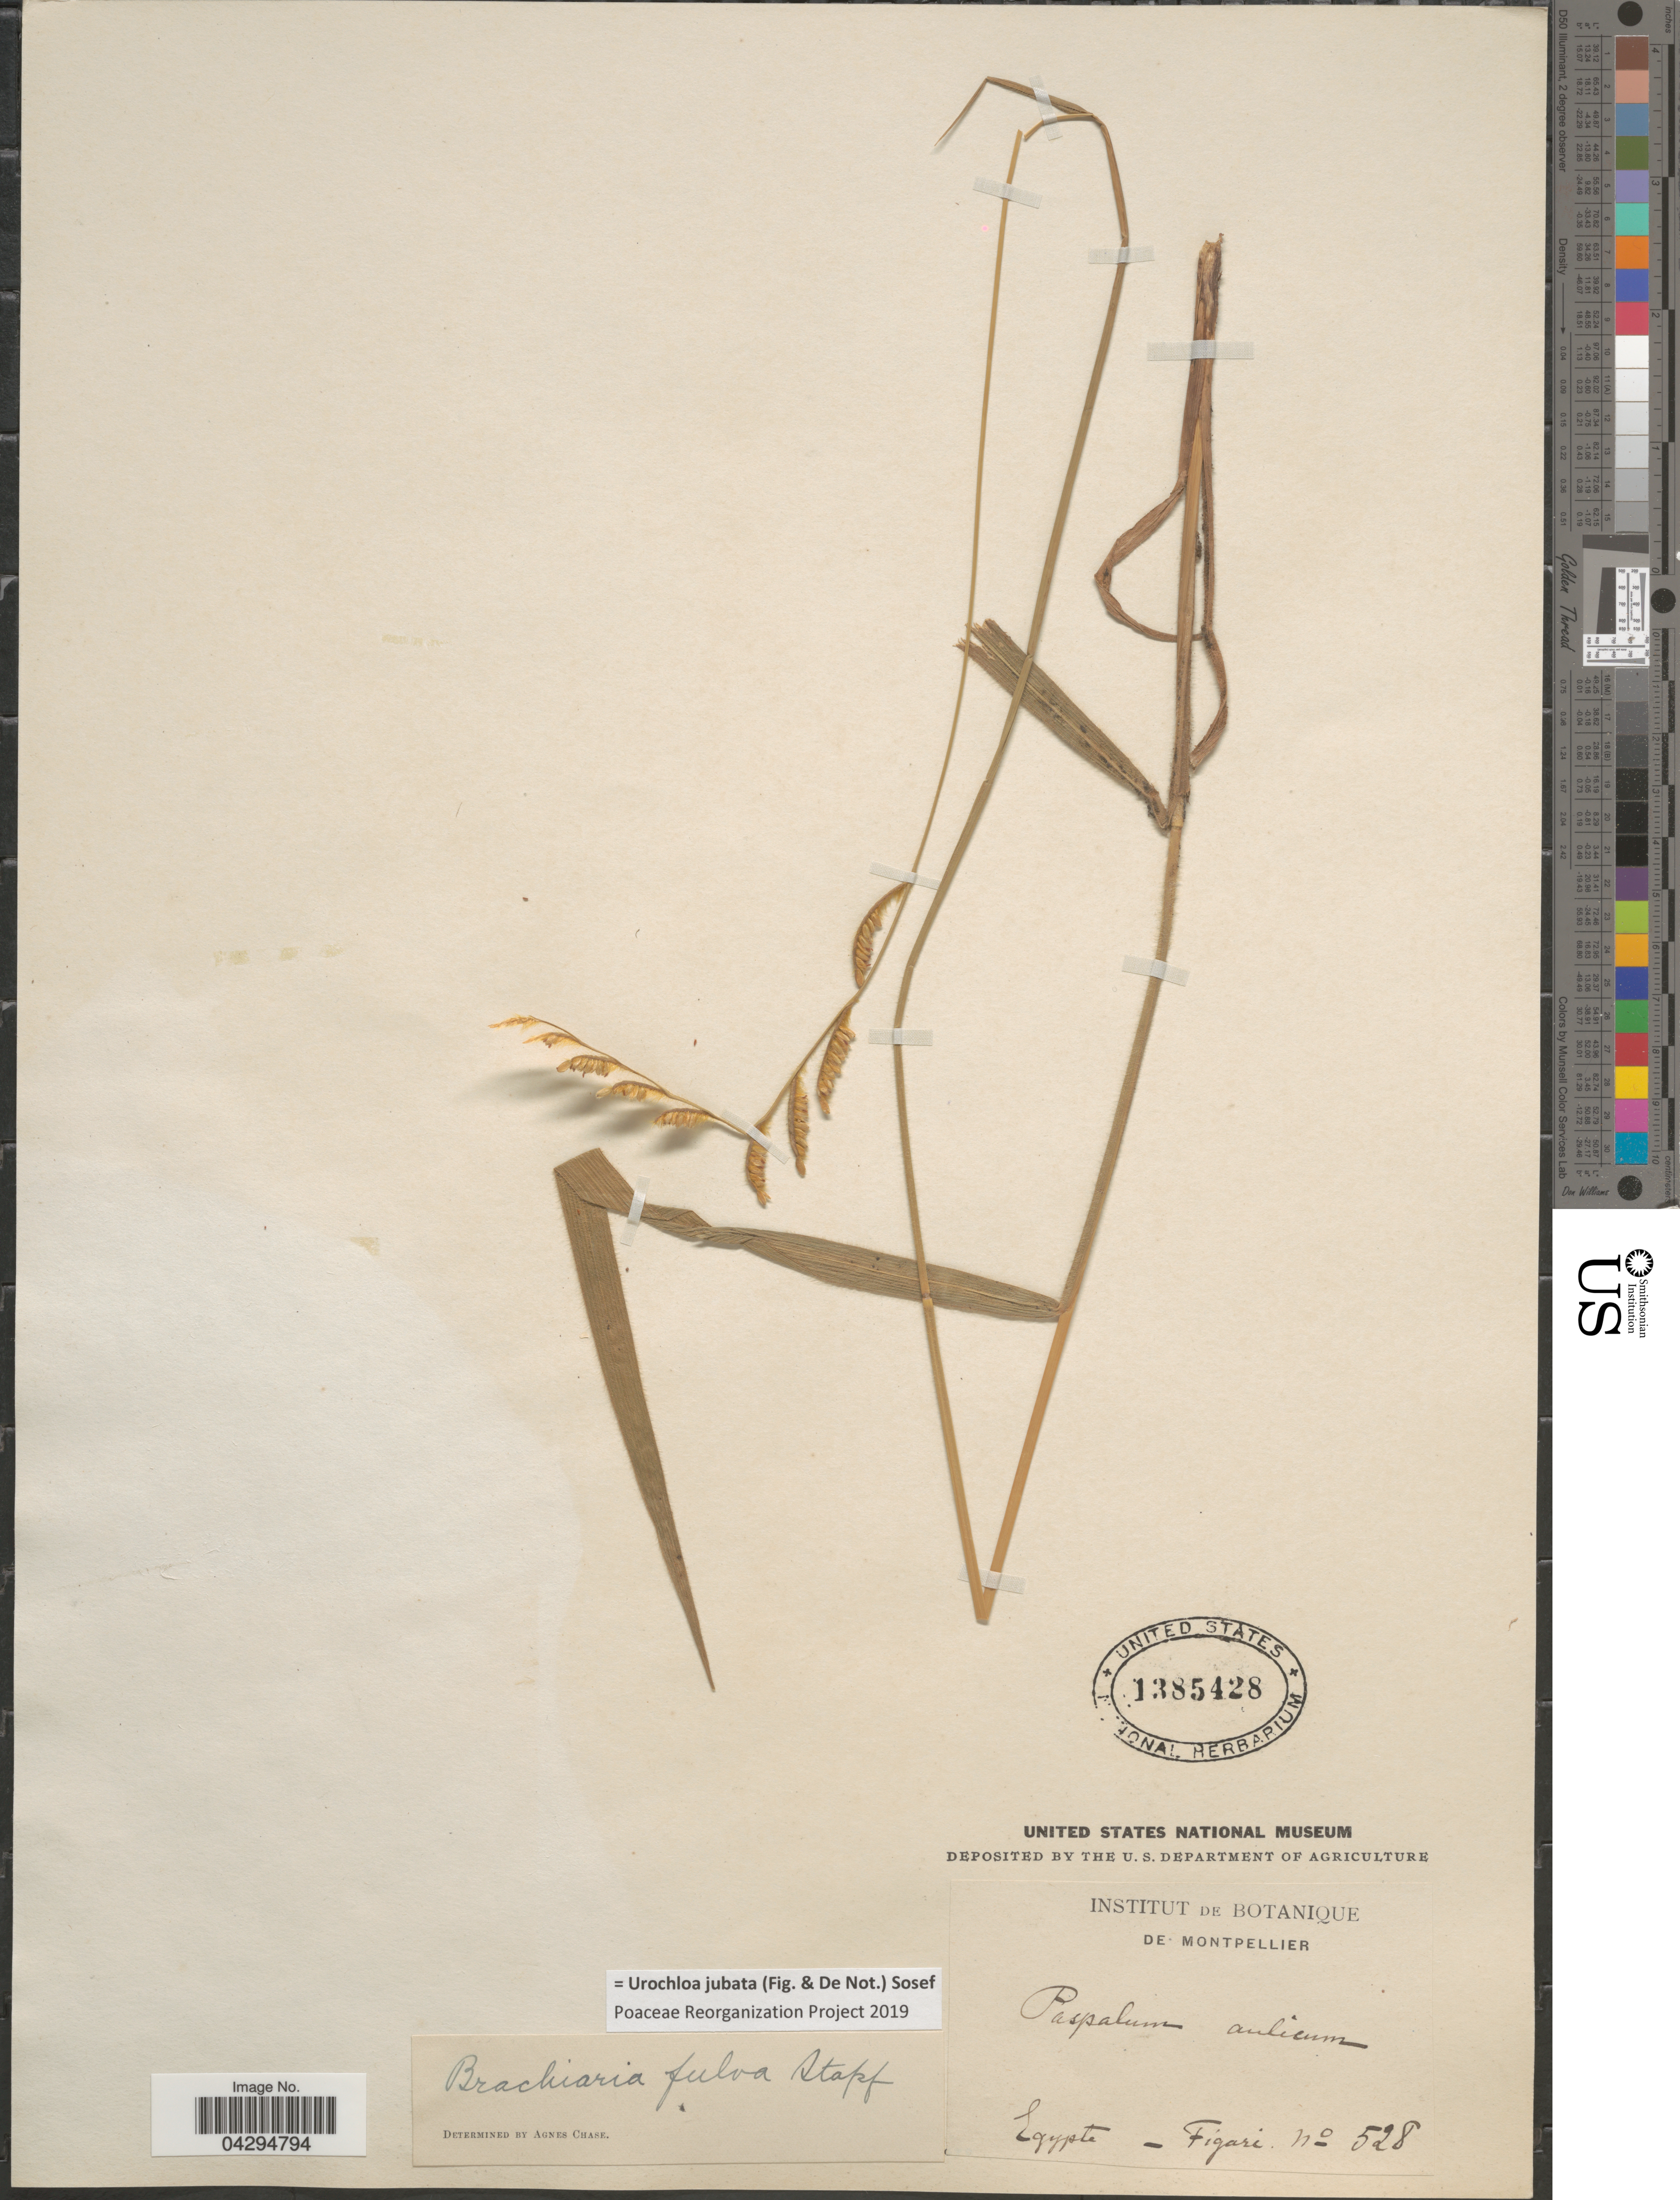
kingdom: Plantae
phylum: Tracheophyta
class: Liliopsida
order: Poales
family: Poaceae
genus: Urochloa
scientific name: Urochloa jubata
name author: (Fig. & De Not.) Sosef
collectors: Figari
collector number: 528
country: Egypt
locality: De Montpellier.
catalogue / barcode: US 1385428